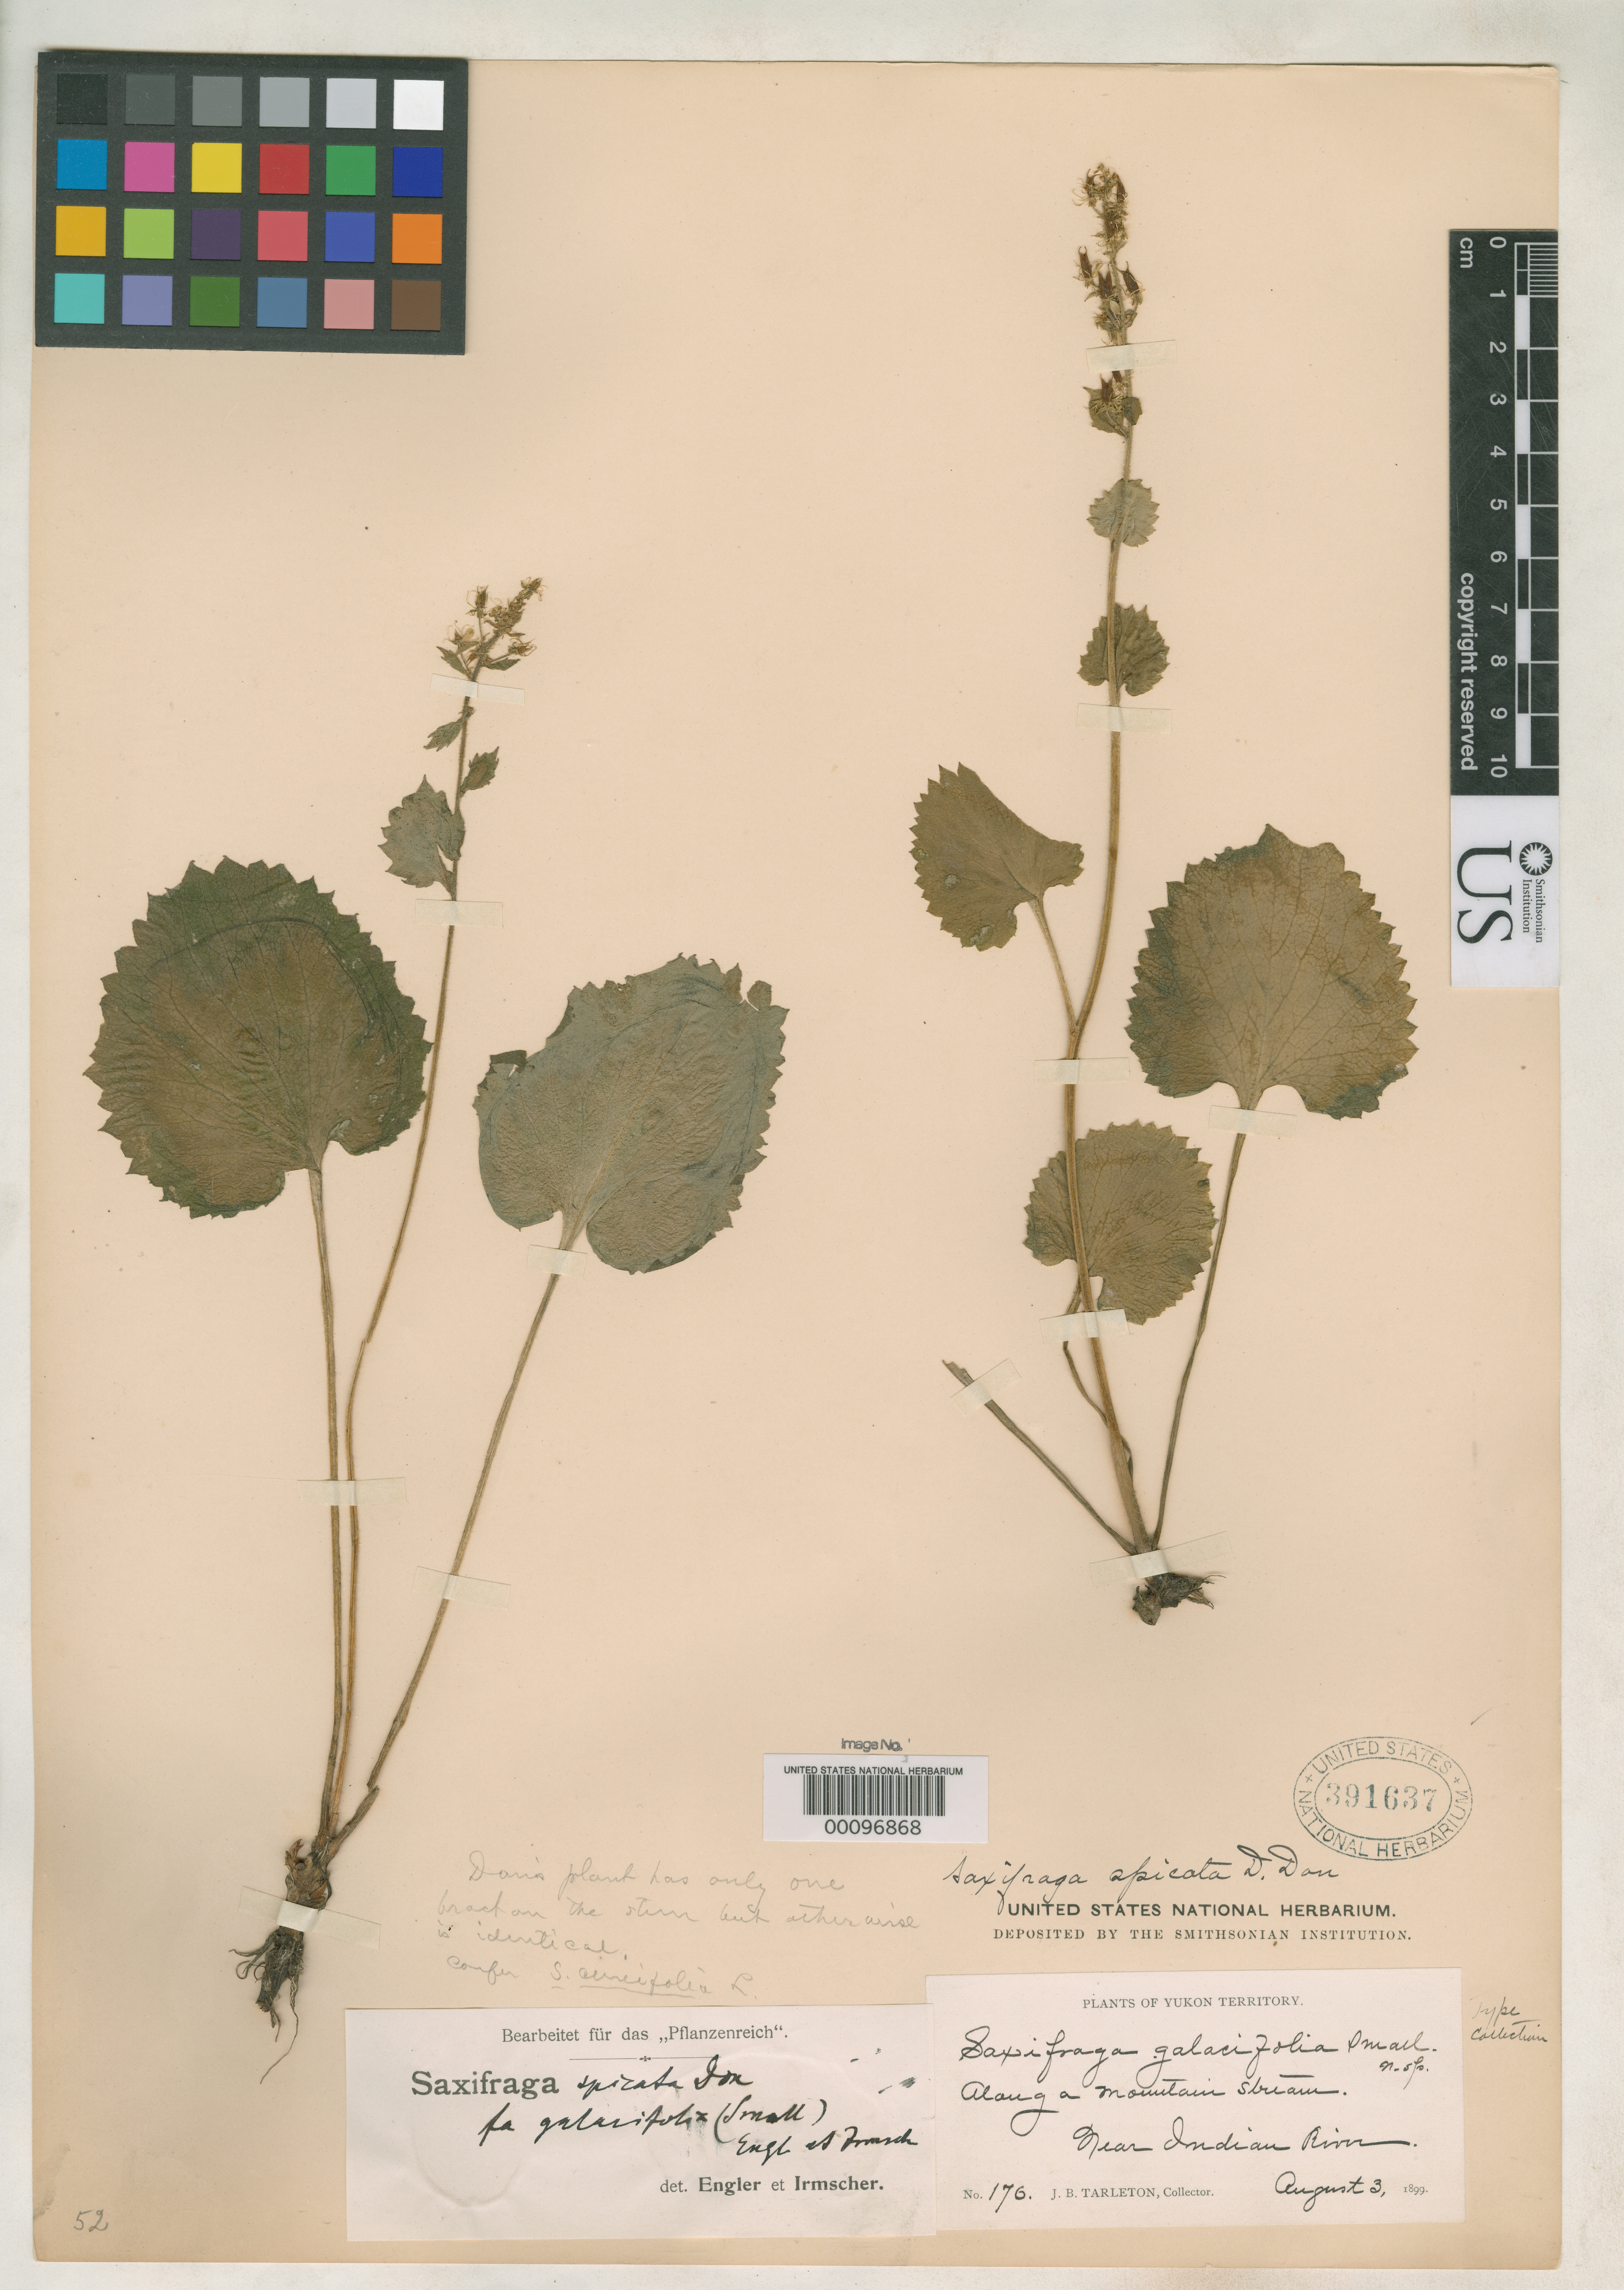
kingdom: Plantae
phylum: Tracheophyta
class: Magnoliopsida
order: Saxifragales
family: Saxifragaceae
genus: Saxifraga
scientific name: Saxifraga galacifolia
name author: Small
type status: Isotype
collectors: J. Tarleton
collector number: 176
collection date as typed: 03 Aug 1899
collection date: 1899-08-03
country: United States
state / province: Alaska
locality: Near Indian River.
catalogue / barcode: US 391637